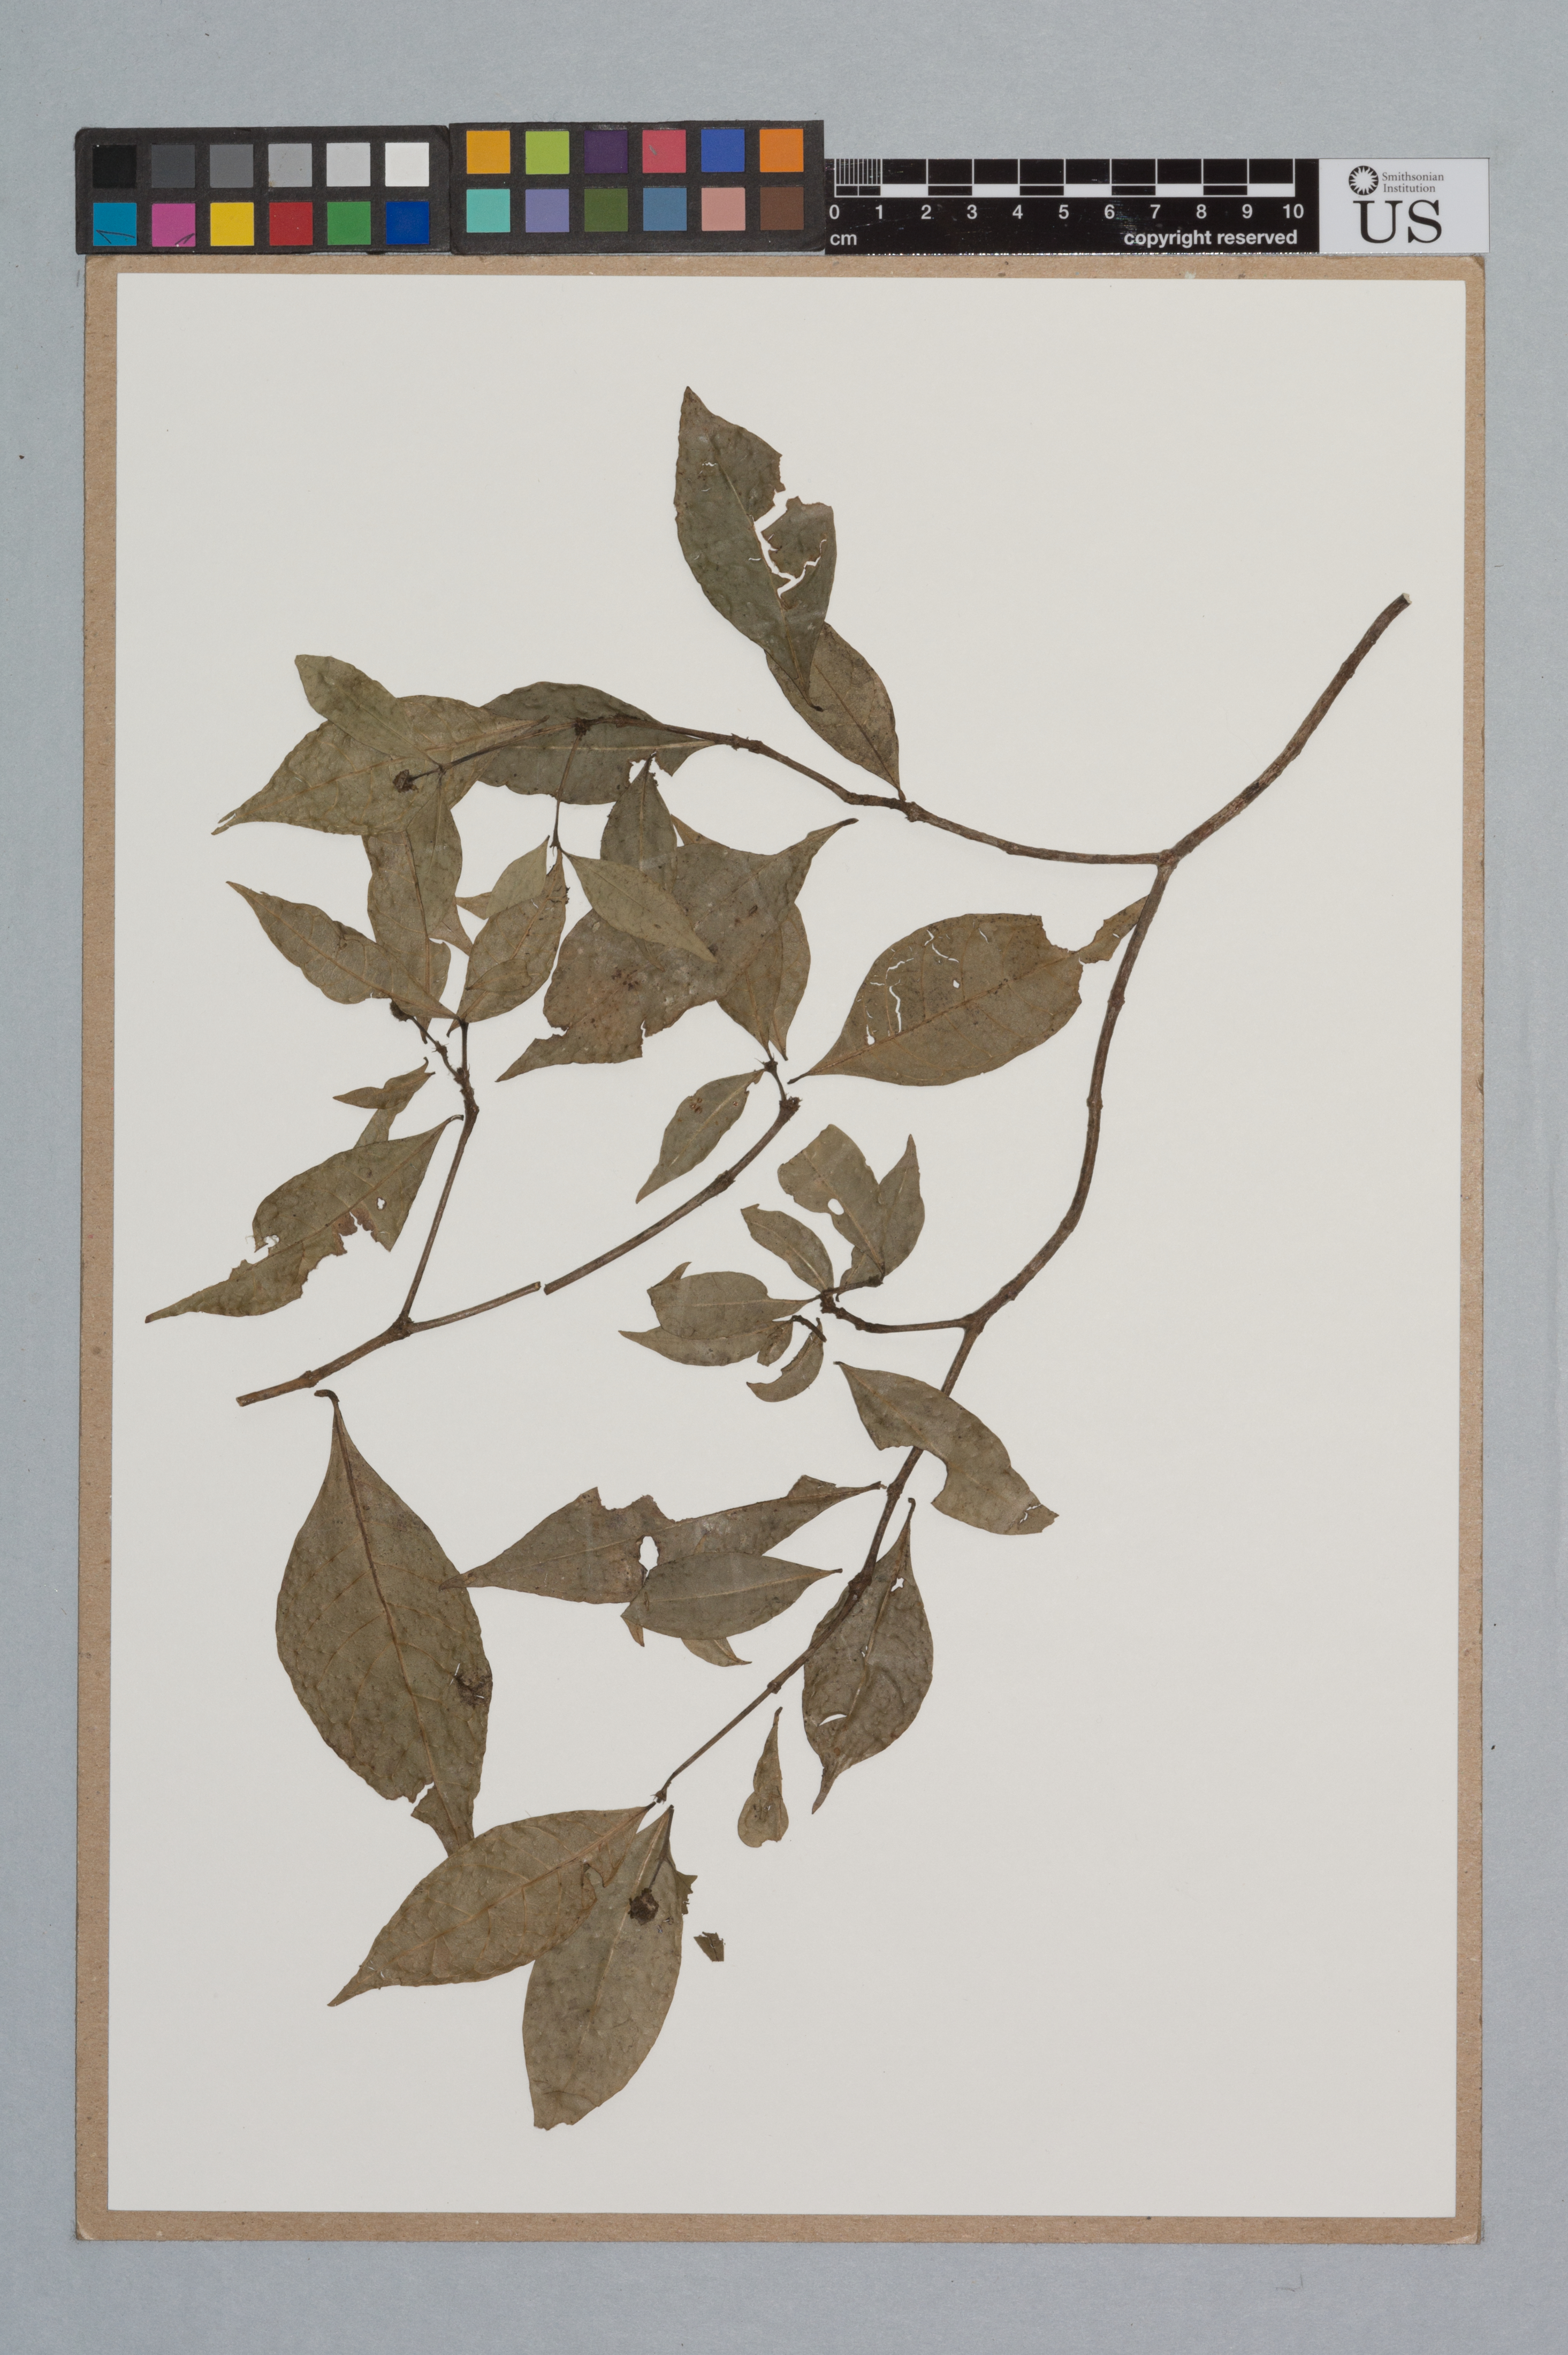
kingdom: Plantae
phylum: Tracheophyta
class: Magnoliopsida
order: Gentianales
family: Rubiaceae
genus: Psychotria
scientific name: Psychotria moroidea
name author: Steyerm.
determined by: Steyermark, Julian A., (VEN)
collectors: J. C. Lindeman, A. Stoffers, A. .R. A. Görts-van Rijn & M. J. Jansen-Jacobs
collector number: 75 668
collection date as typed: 2-Oct-75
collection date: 1975-10-02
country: Suriname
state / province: Marowijne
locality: Lely Mts., SW plateaus, base line 2600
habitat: Forest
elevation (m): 550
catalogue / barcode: US 3230347